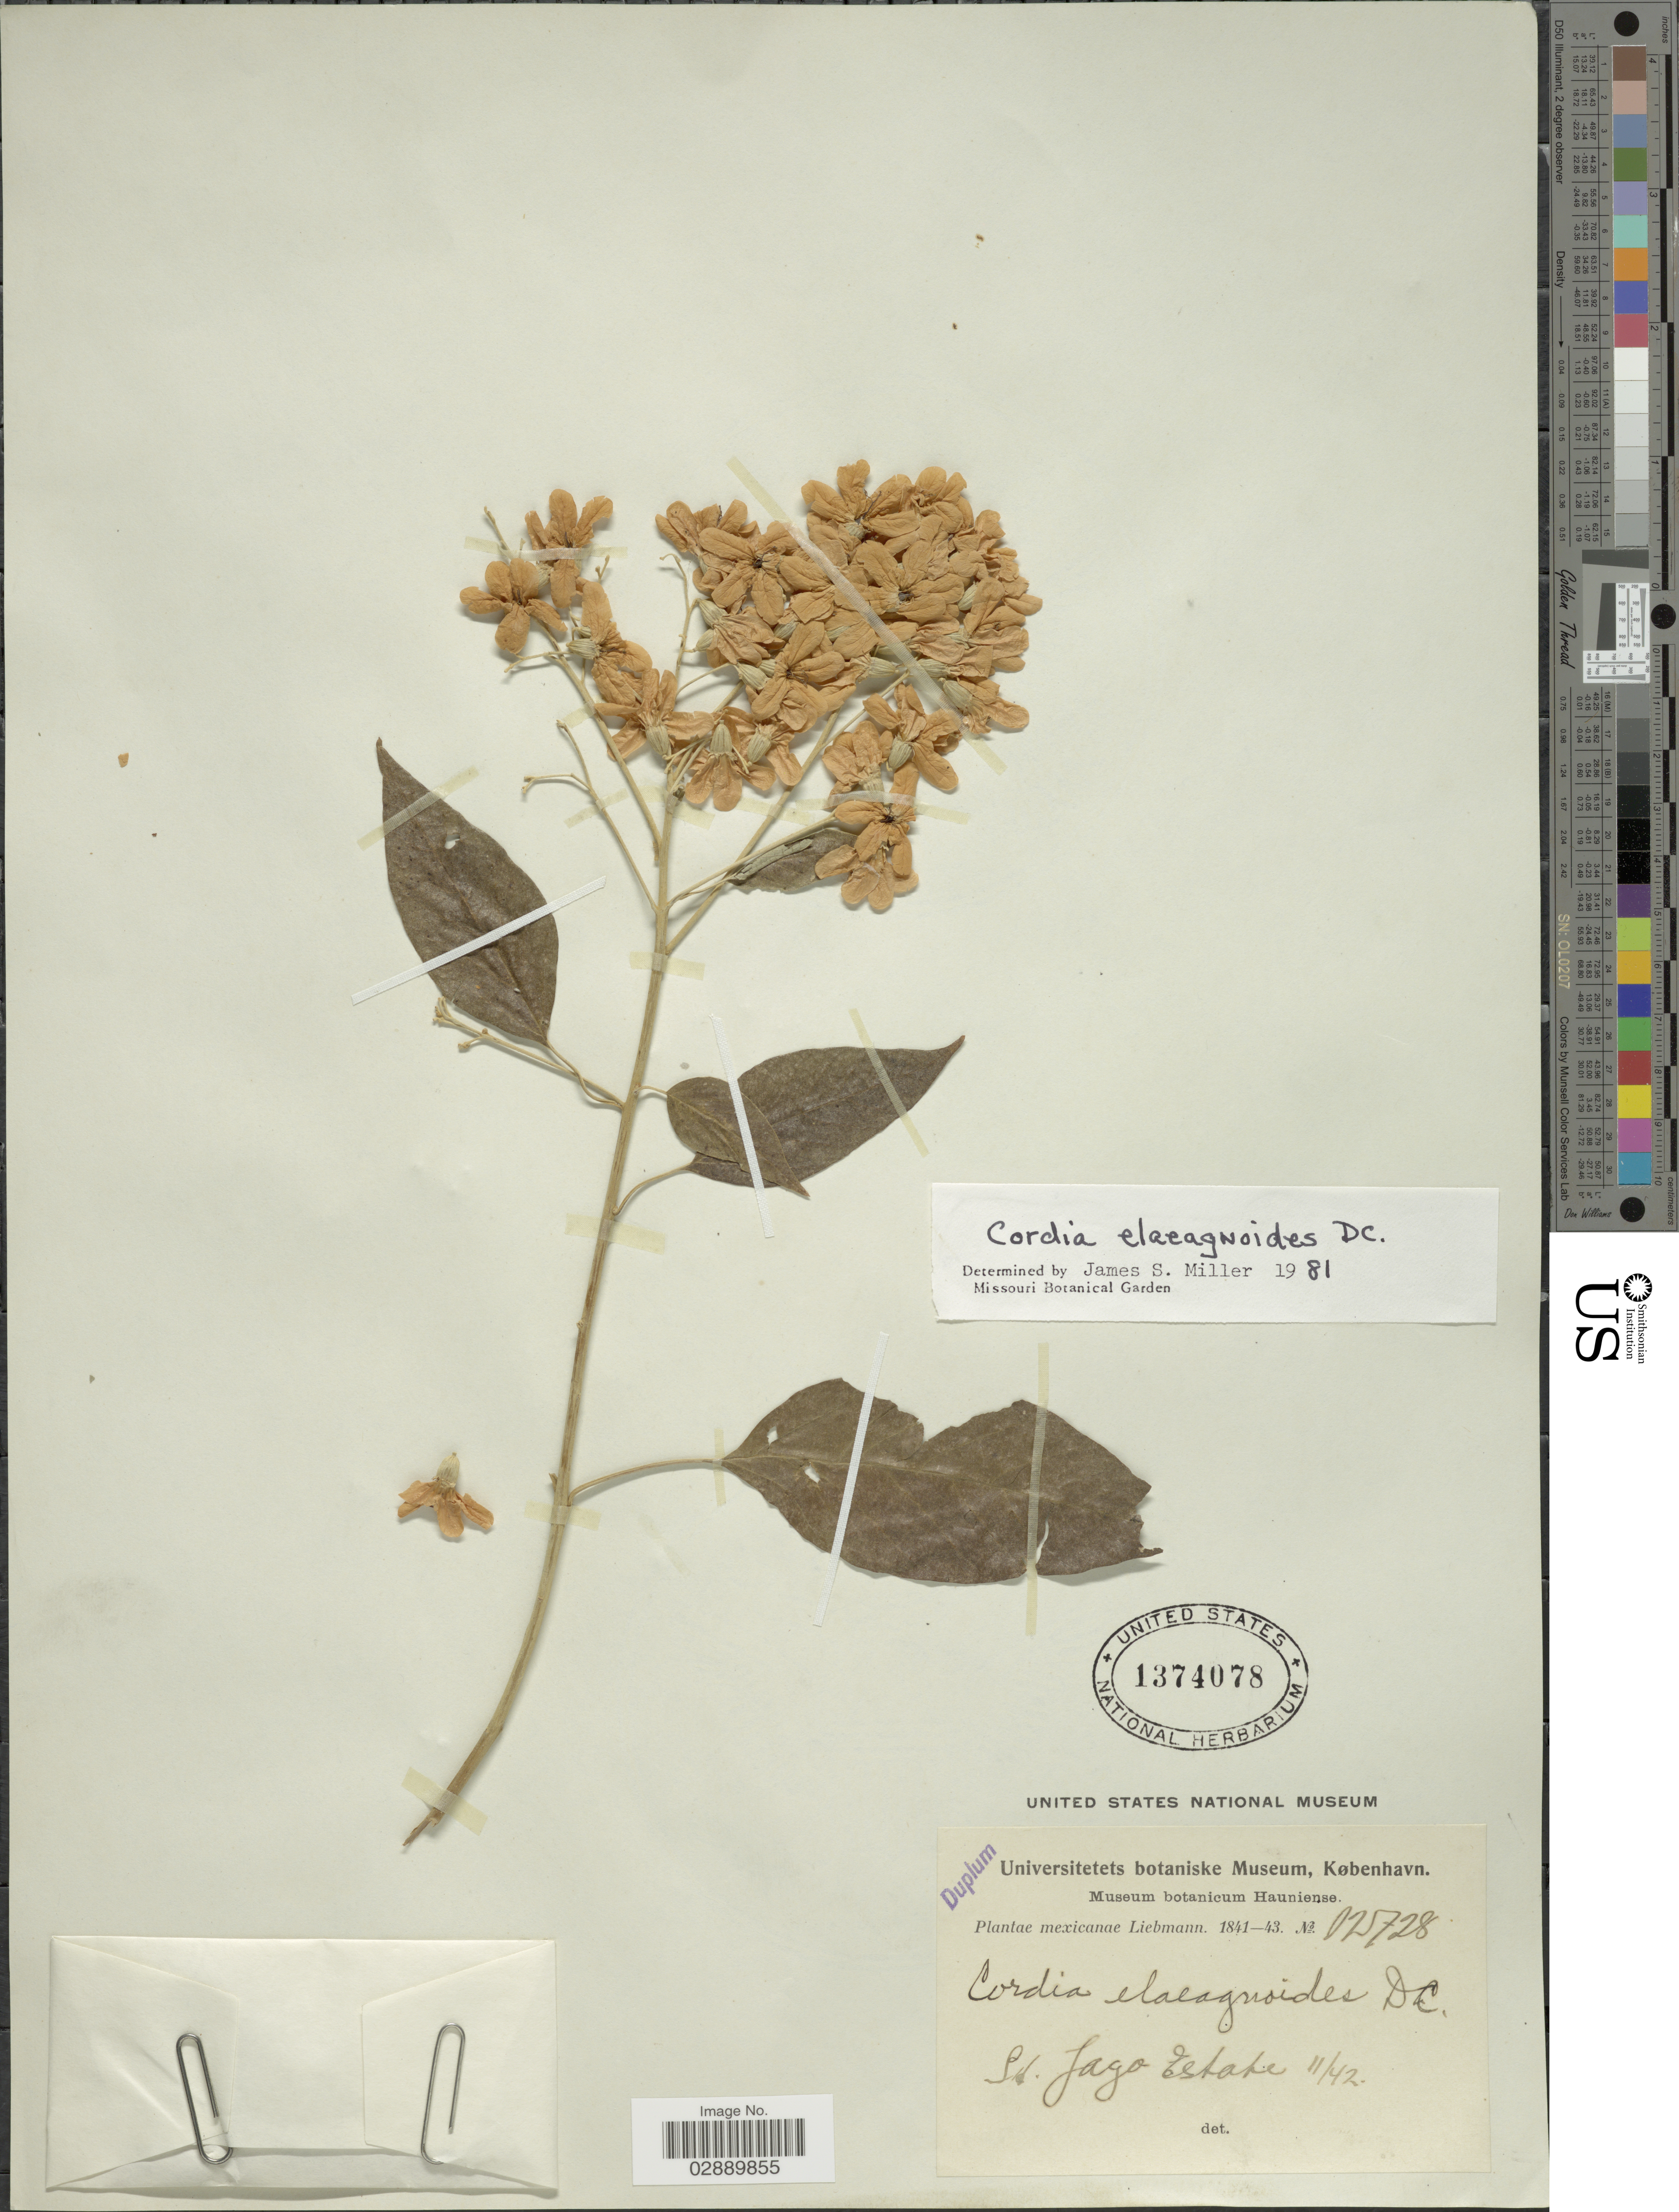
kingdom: Plantae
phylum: Tracheophyta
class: Magnoliopsida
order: Boraginales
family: Cordiaceae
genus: Cordia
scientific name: Cordia elaeagnoides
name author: A. DC.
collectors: Liebmann, --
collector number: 025728*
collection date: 1842-11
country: Mexico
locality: St. Jago Estate.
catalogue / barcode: US 1374078